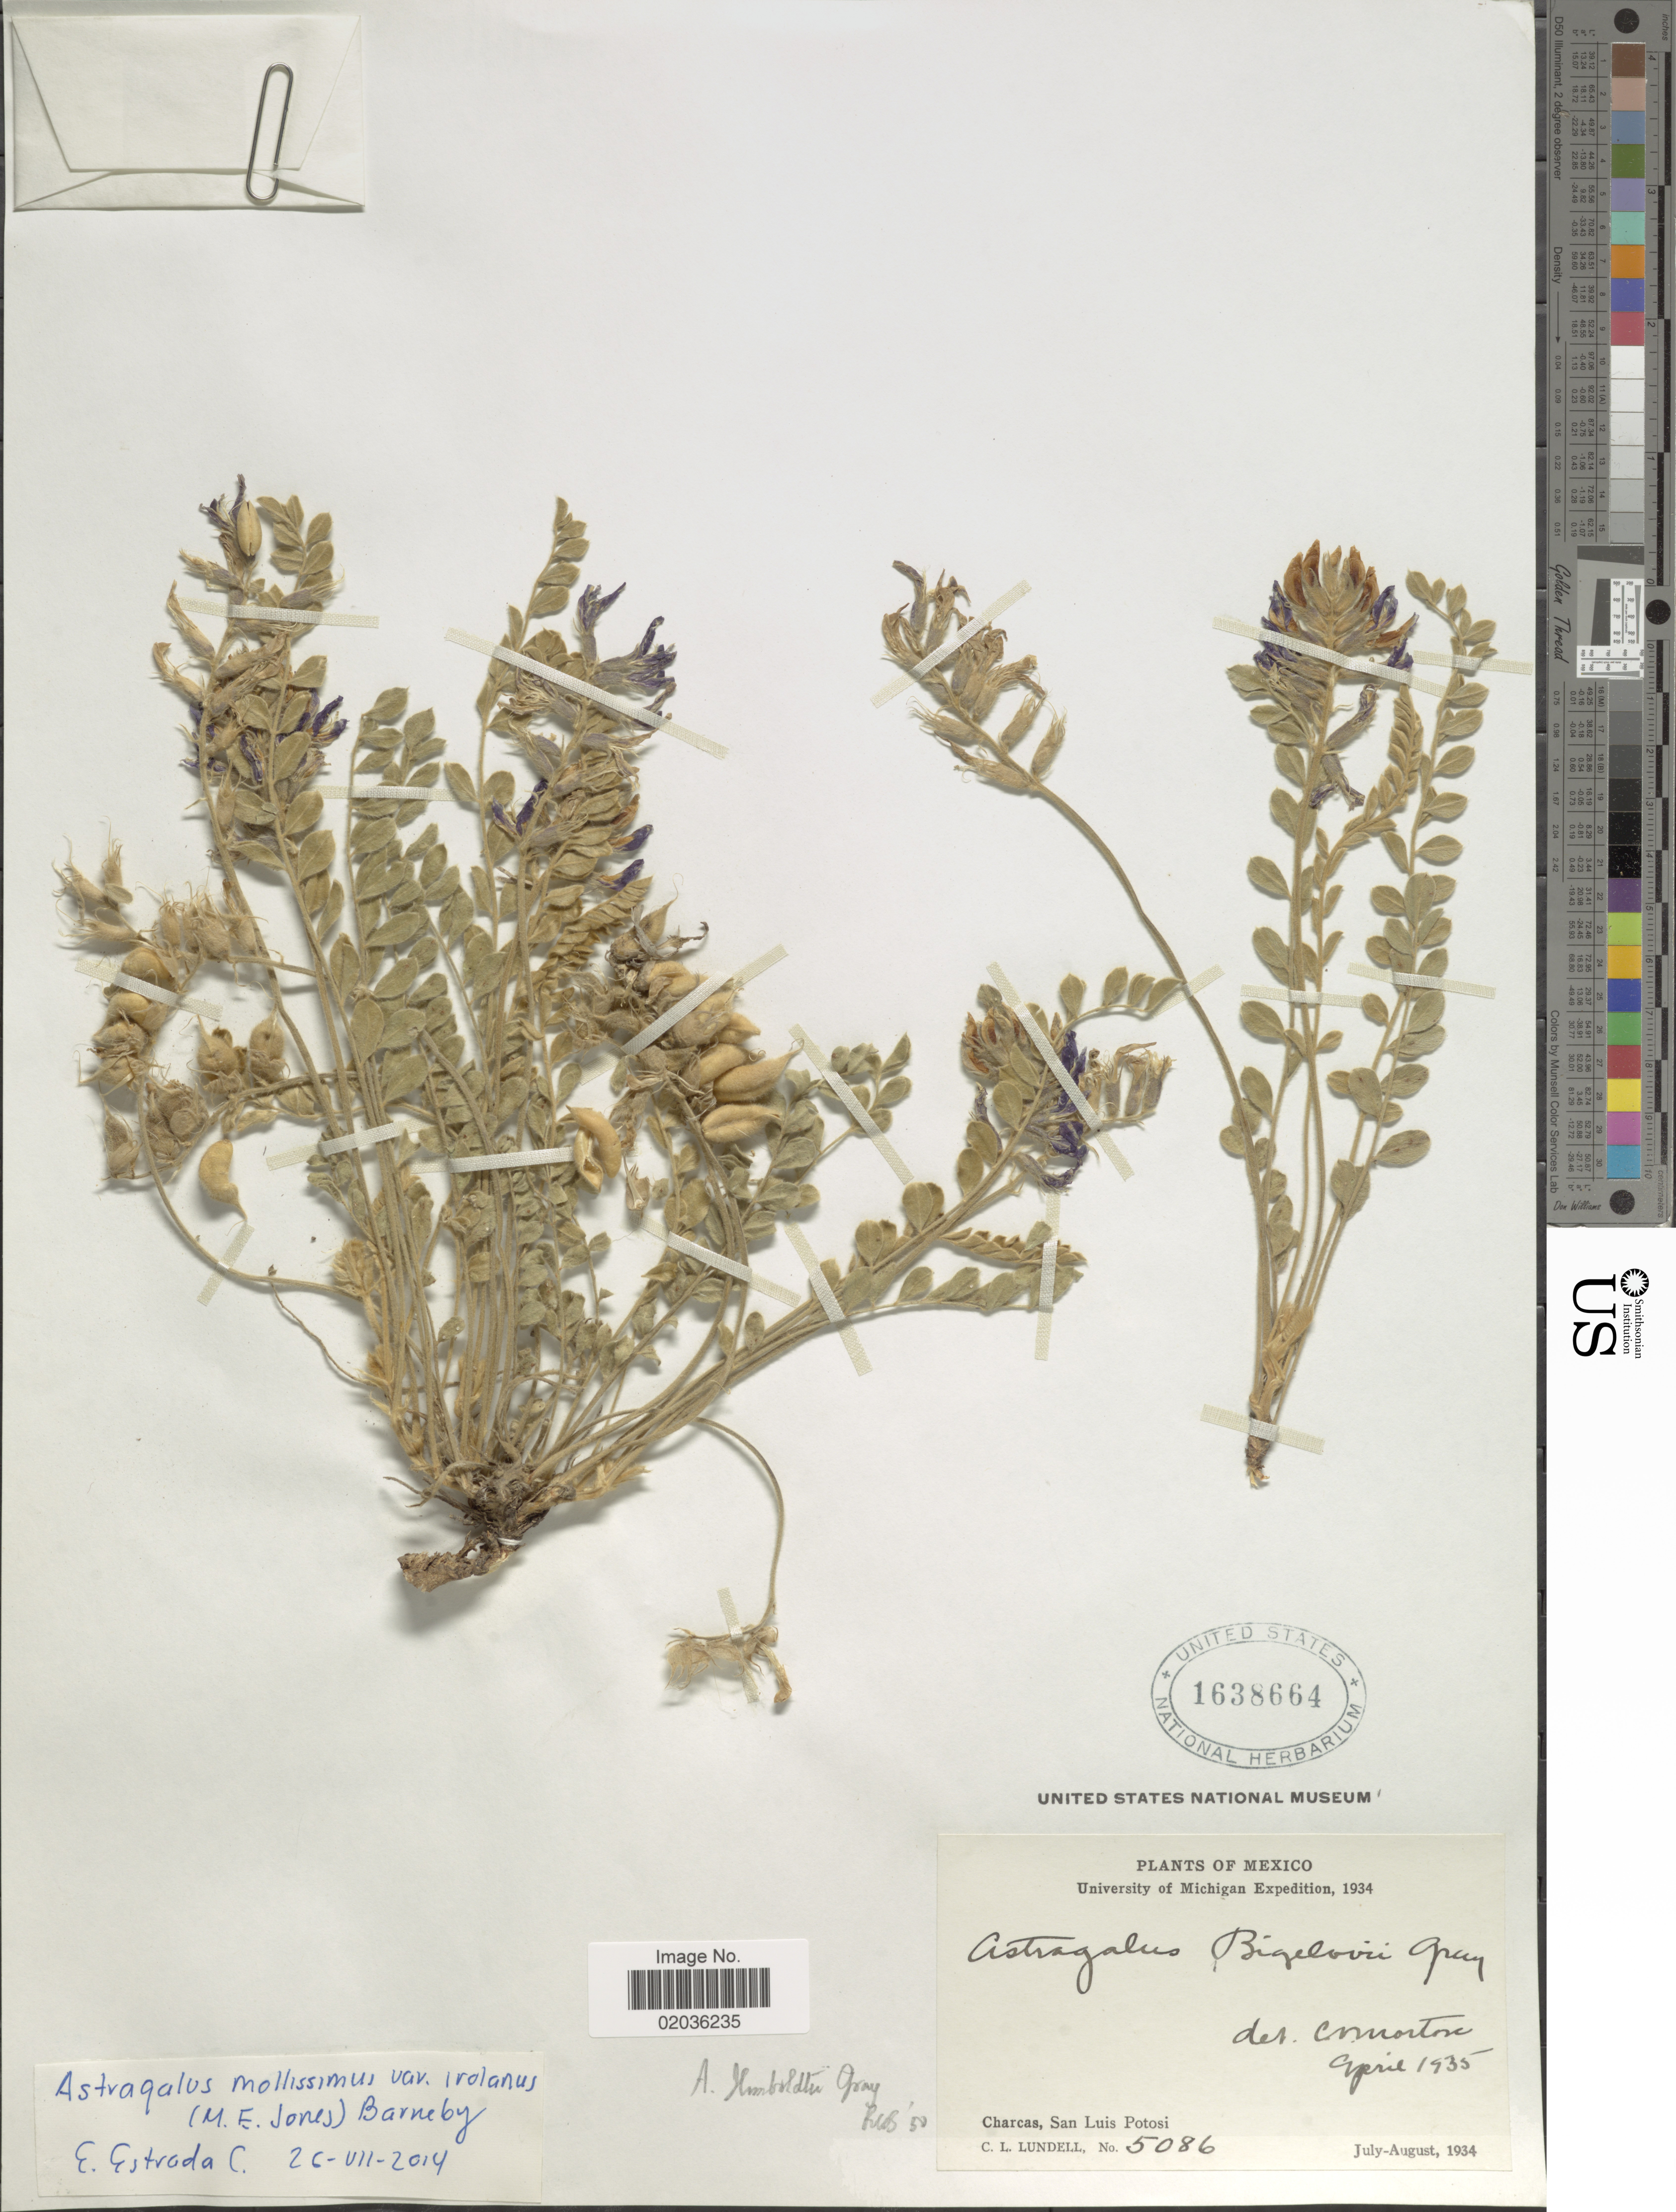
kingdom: Plantae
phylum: Tracheophyta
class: Magnoliopsida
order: Fabales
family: Fabaceae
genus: Astragalus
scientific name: Astragalus mollissimus var. irolanus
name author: (M.E. Jones) Barneby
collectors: C. L. Lundell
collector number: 5086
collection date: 1934-07/1934-08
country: Mexico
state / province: San Luis Potosí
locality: Charcas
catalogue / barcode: US 1638664